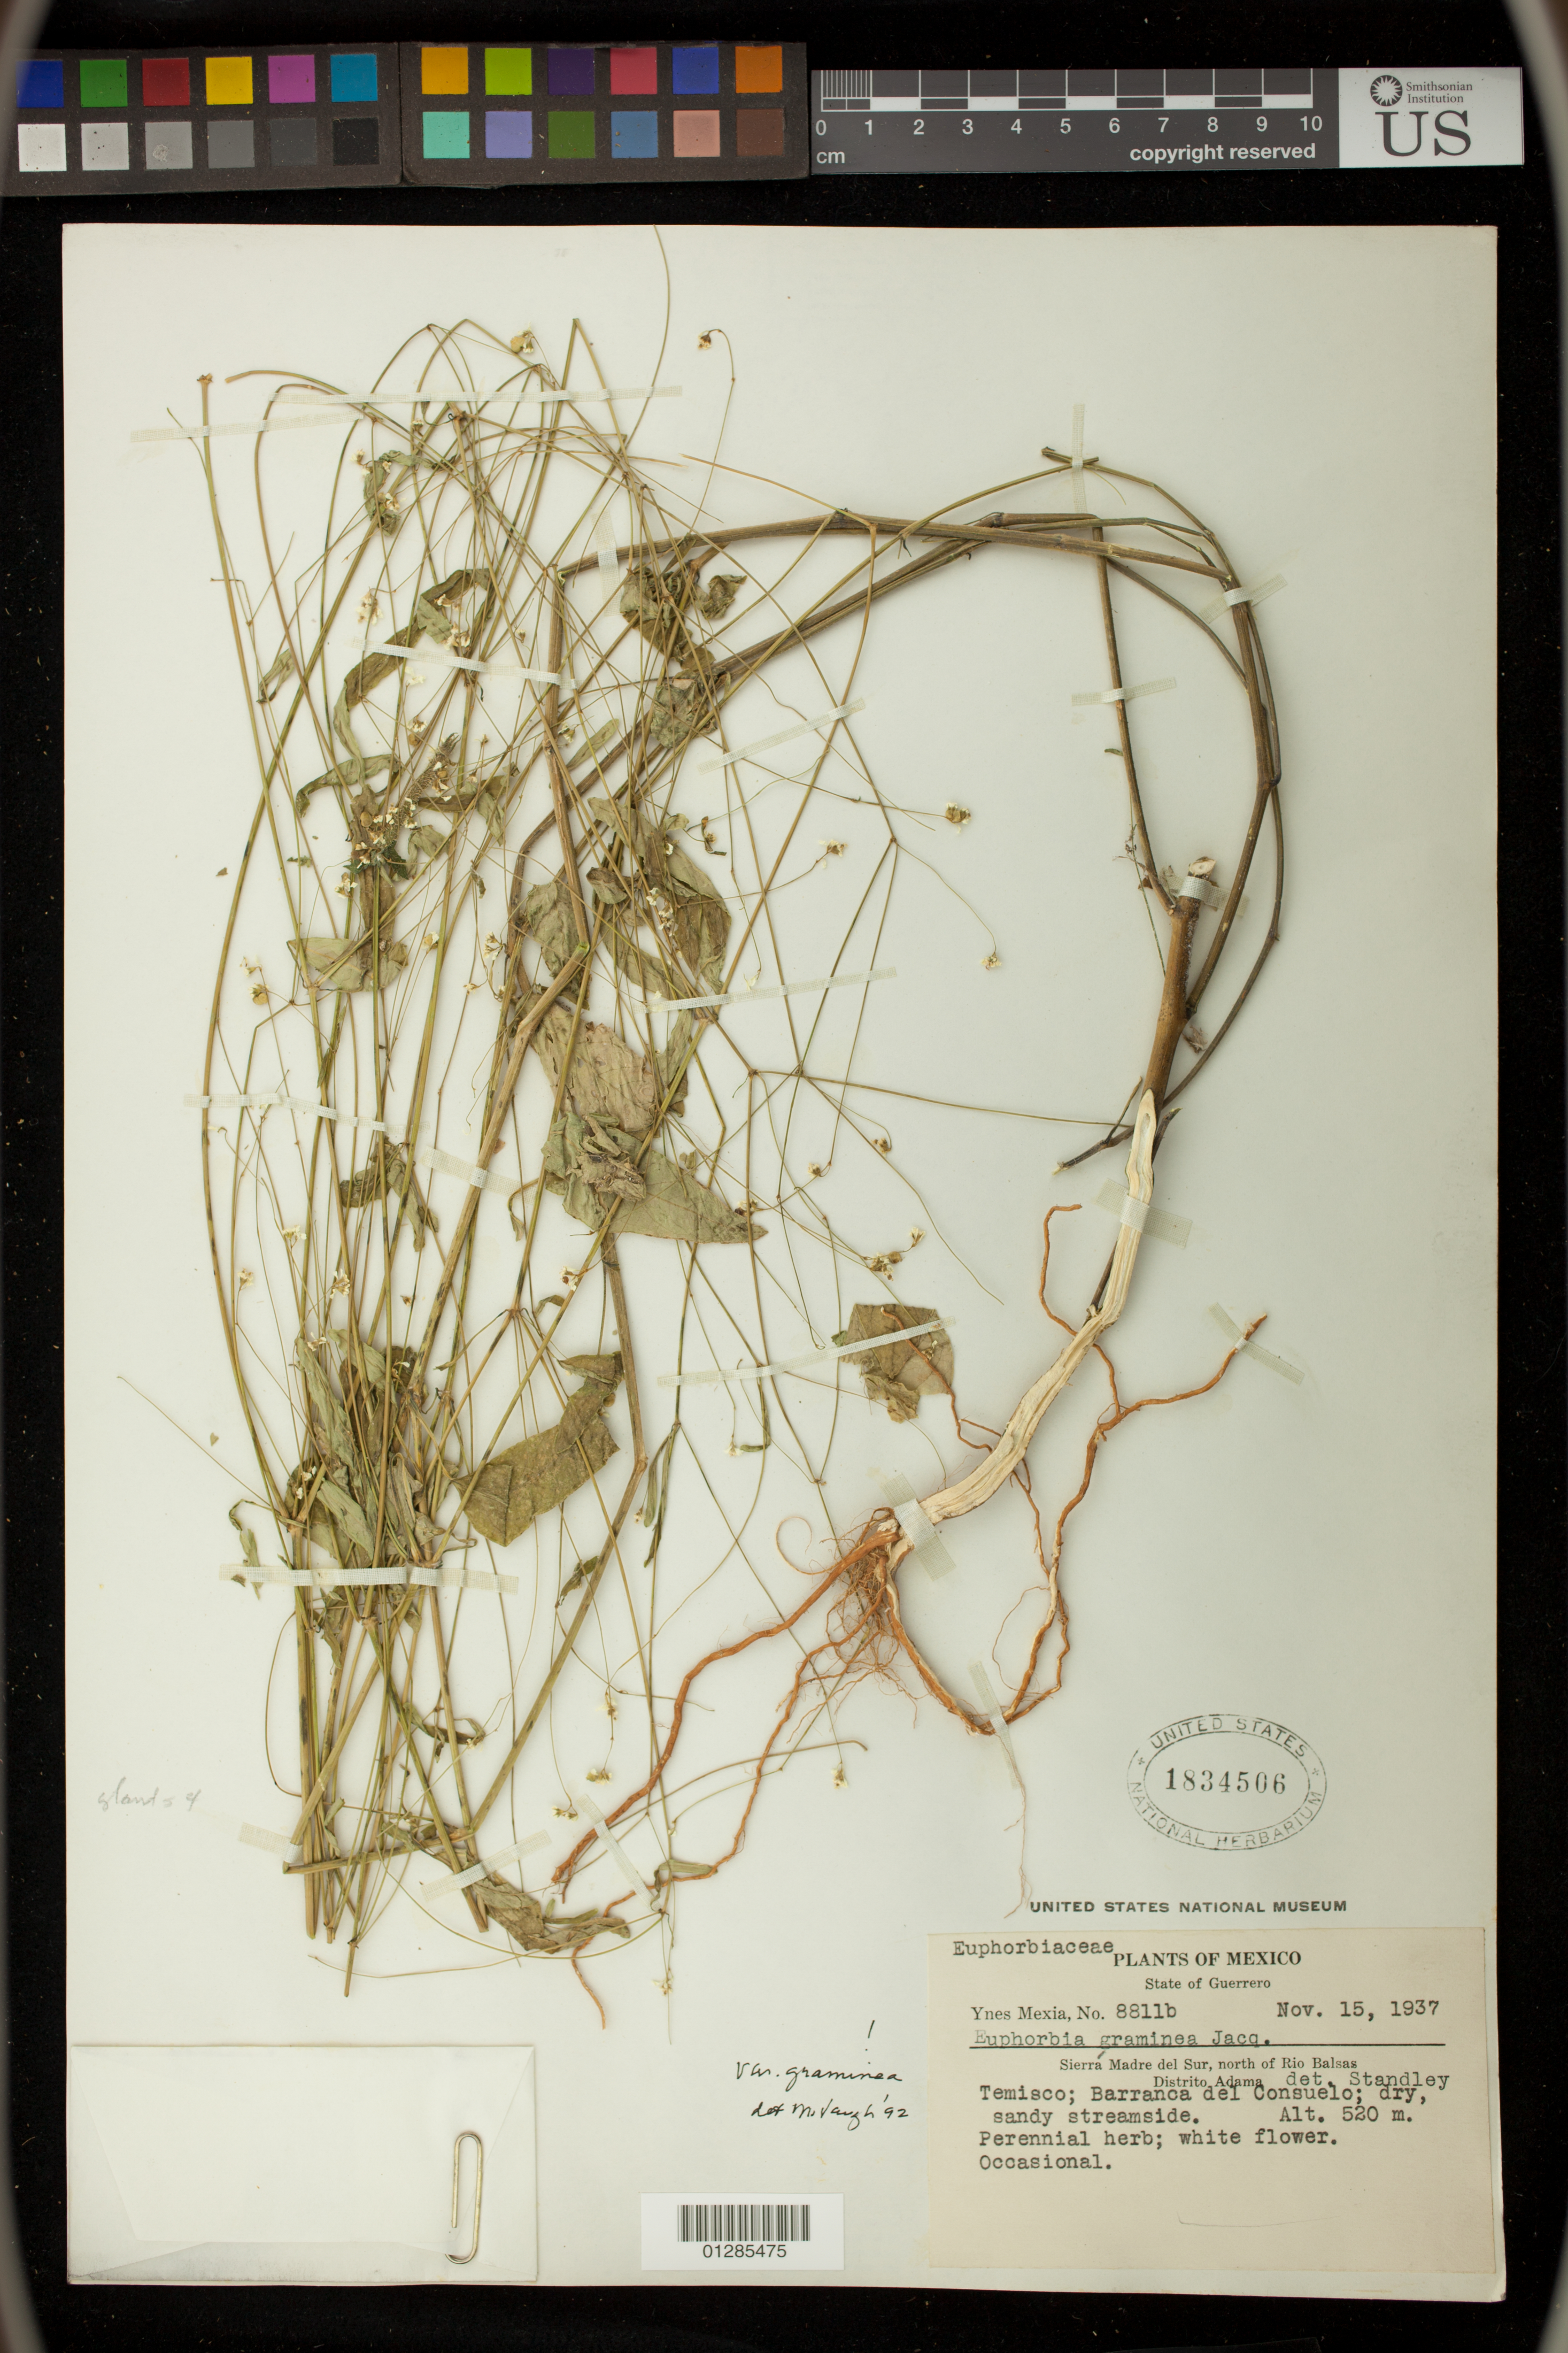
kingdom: Plantae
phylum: Tracheophyta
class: Magnoliopsida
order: Malpighiales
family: Euphorbiaceae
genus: Euphorbia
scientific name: Euphorbia graminea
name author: Jacq.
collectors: Y. Mexia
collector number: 8811b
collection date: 1937-11-15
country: Mexico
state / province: Guerrero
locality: Sierra Madre del Sur, north of Rio Balsas, Distrito Adama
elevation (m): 520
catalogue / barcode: US 1834506